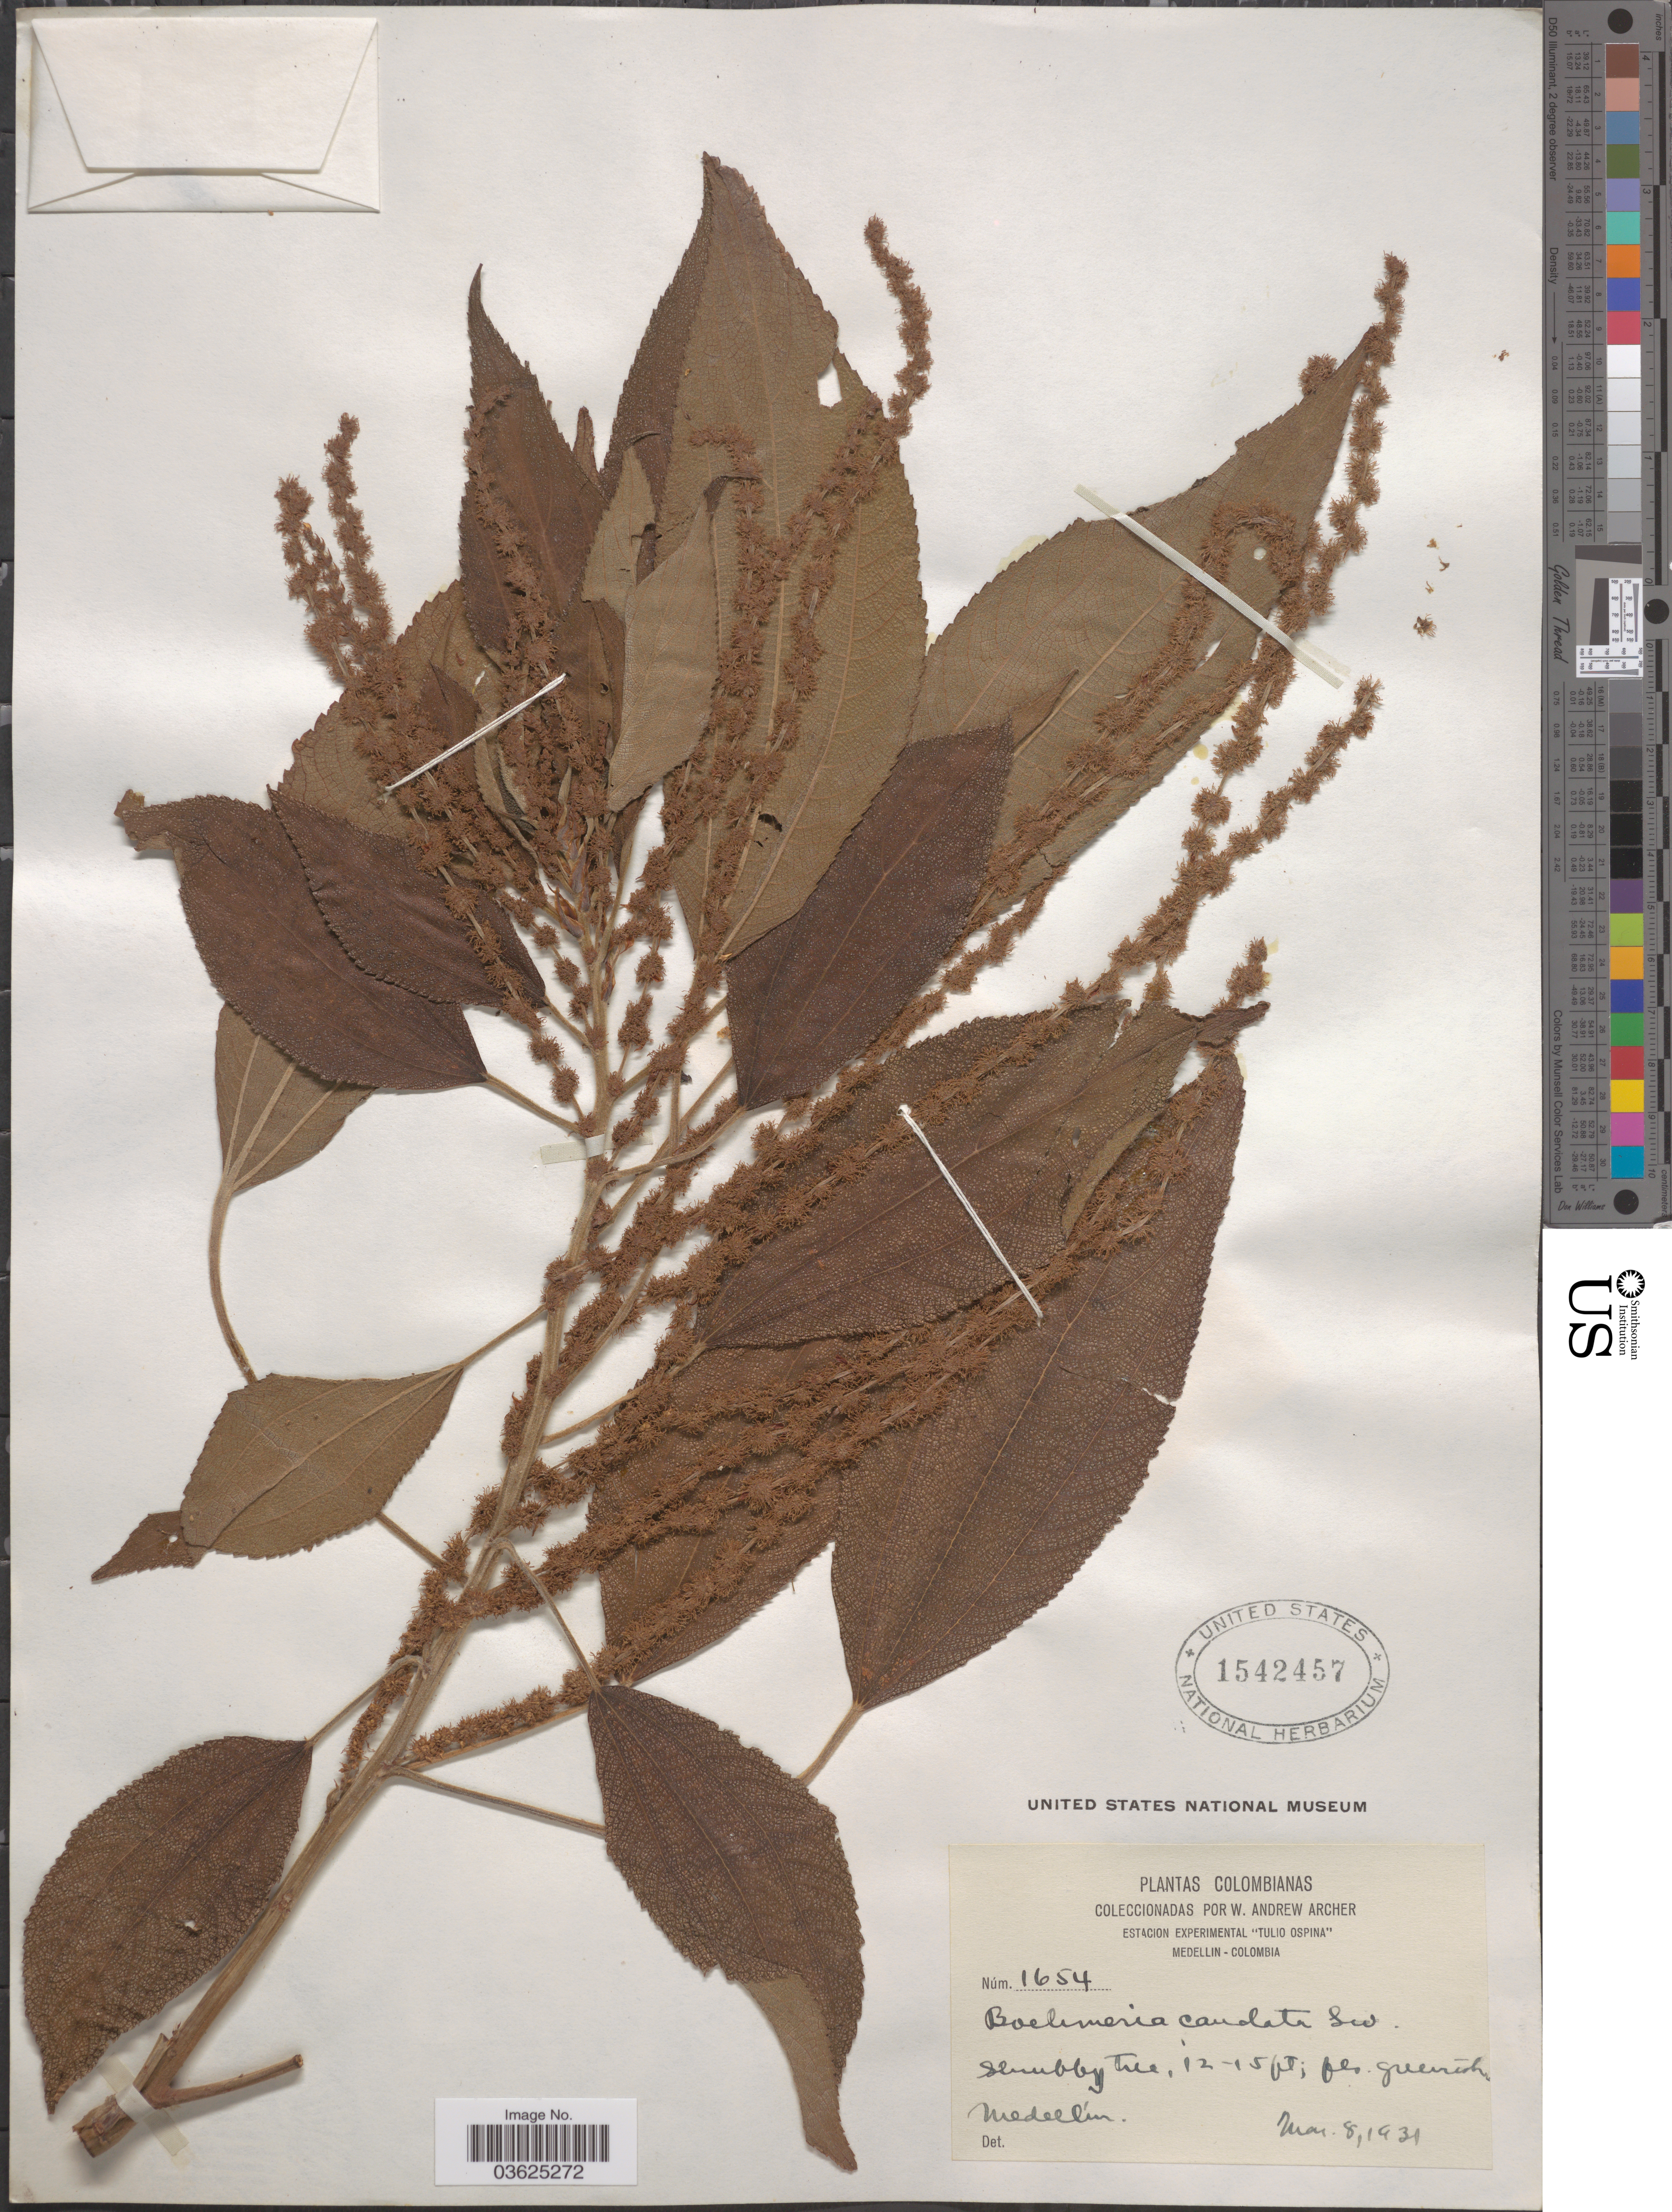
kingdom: Plantae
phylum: Tracheophyta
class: Magnoliopsida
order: Rosales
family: Urticaceae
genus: Boehmeria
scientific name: Boehmeria caudata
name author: Sw.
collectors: W. A. Archer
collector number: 1654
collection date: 1931-03-08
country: Colombia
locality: Medellín.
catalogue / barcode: US 1542457